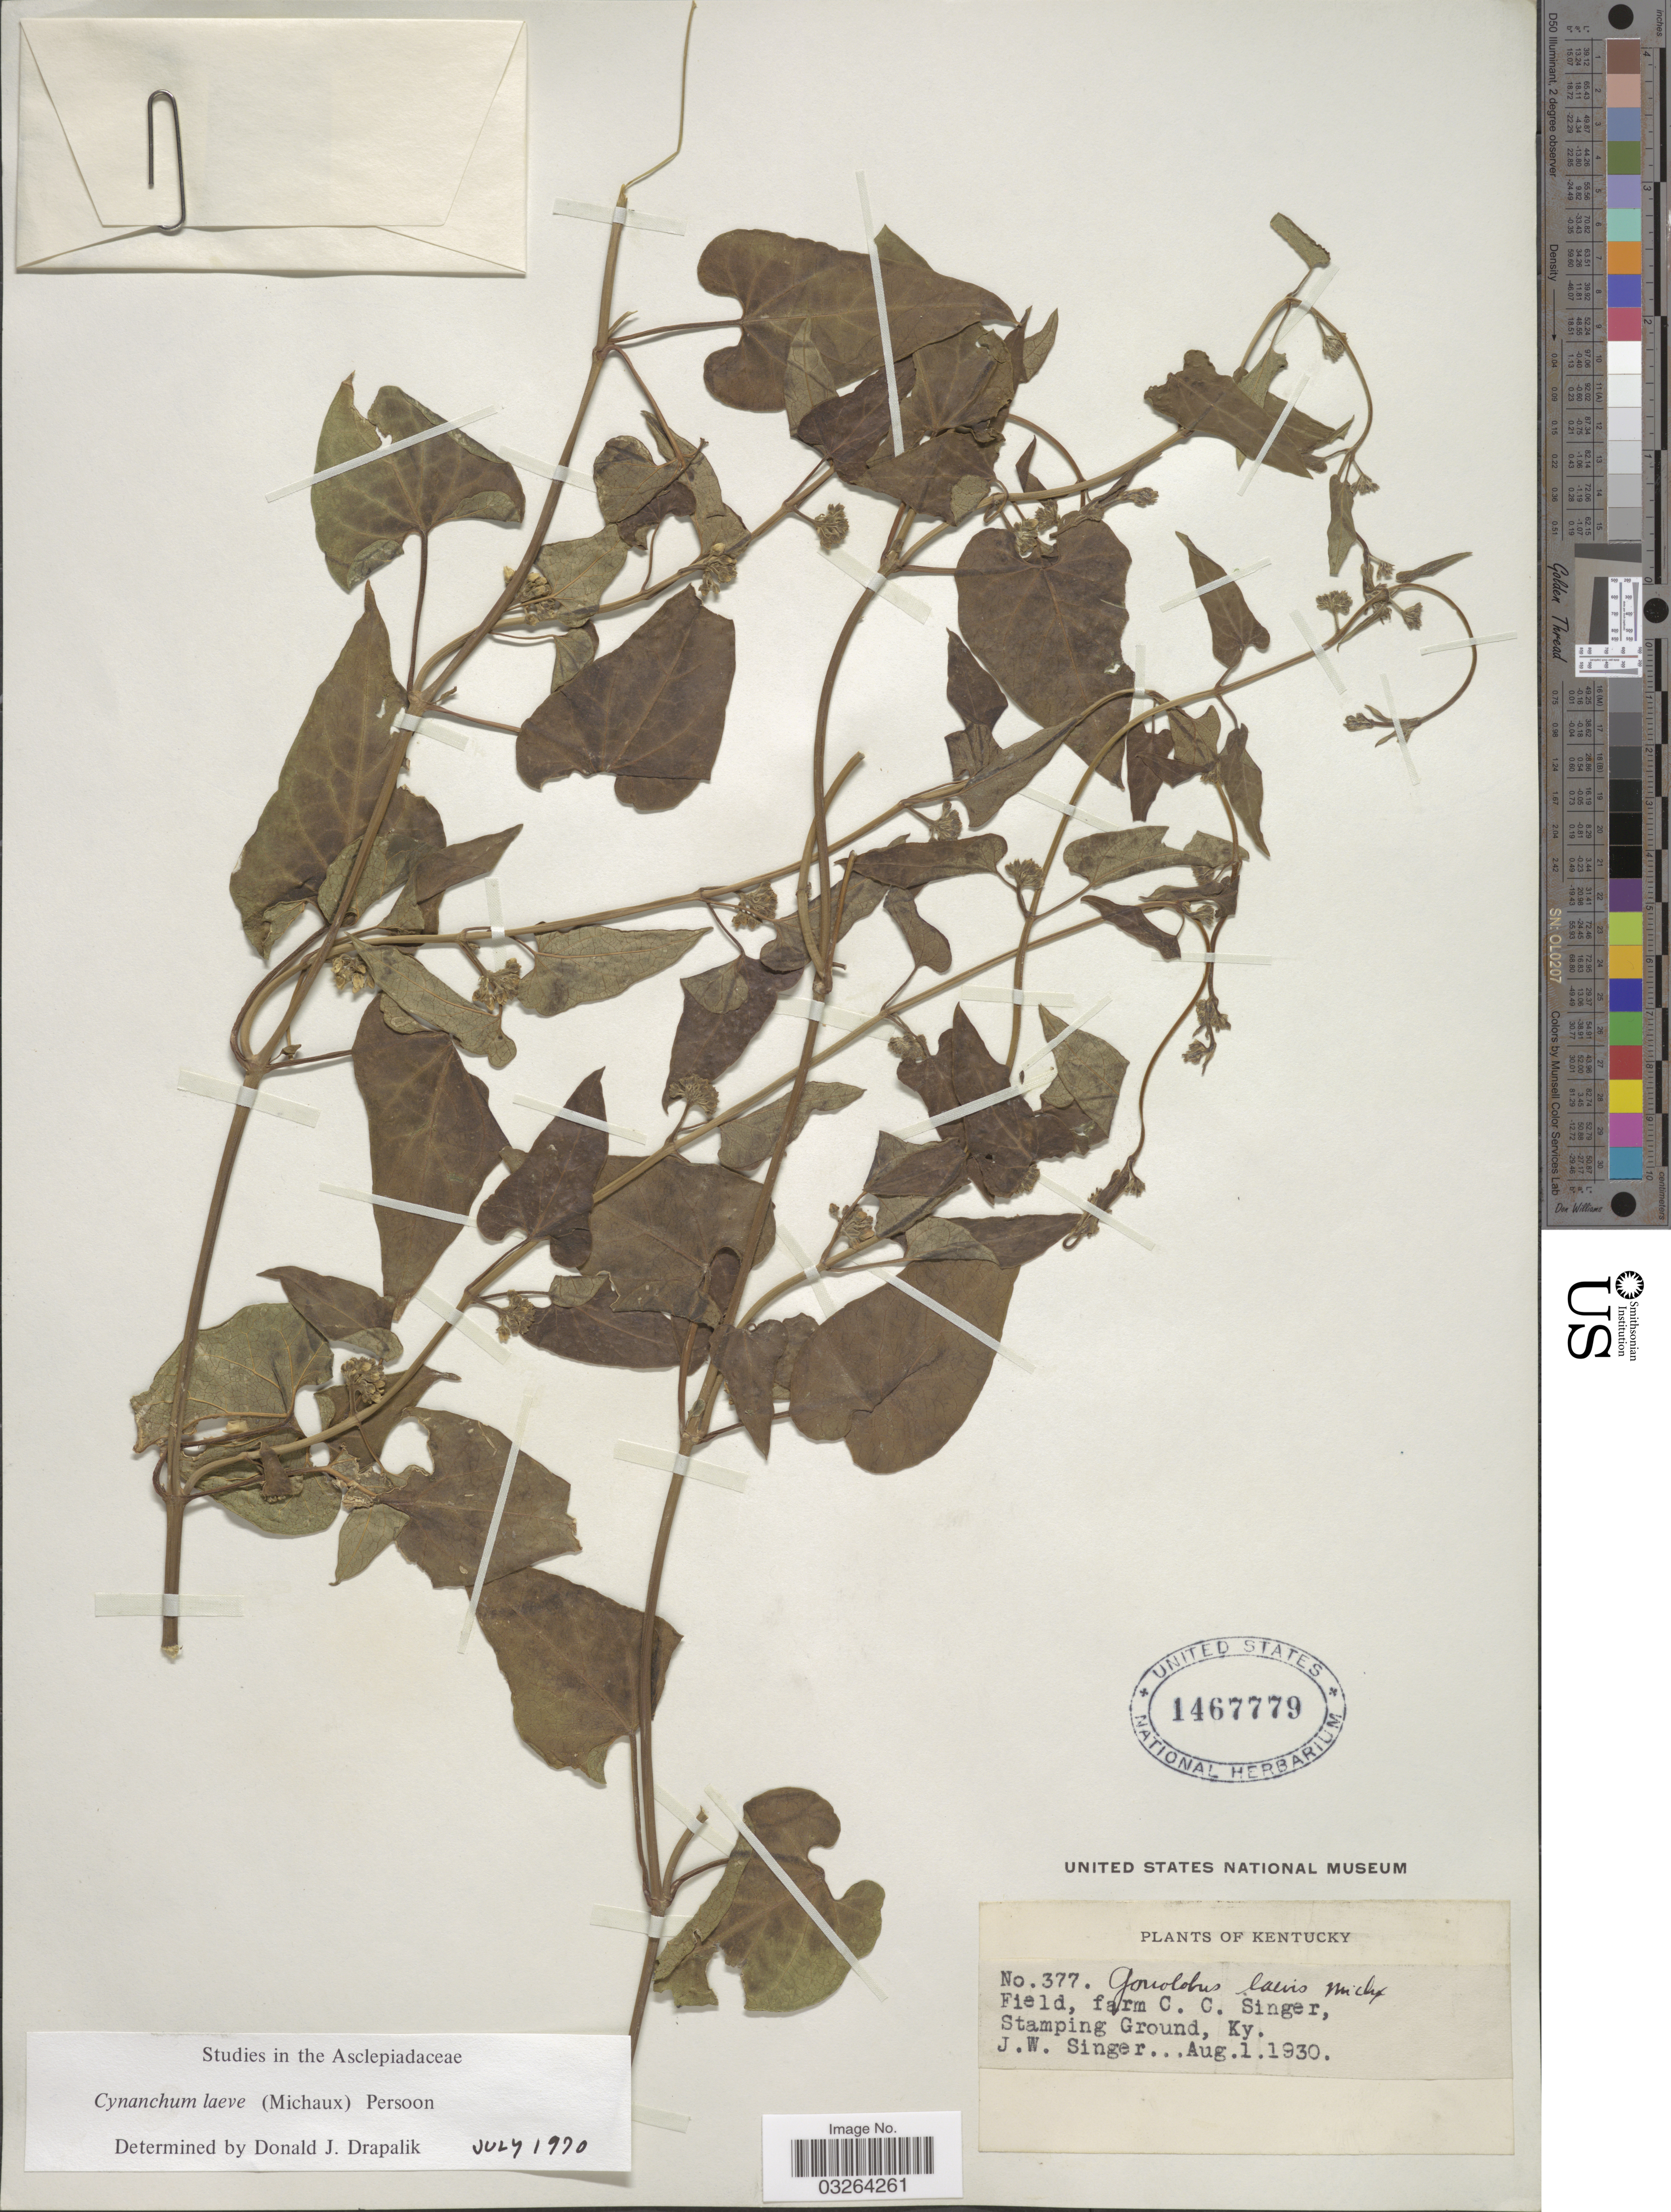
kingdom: Plantae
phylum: Tracheophyta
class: Magnoliopsida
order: Gentianales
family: Apocynaceae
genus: Cynanchum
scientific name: Cynanchum laeve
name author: (Michx.) Pers.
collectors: J. EW. Singer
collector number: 377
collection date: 1930-08-01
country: United States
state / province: Kentucky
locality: Field, farm C. C. Singer, Stamping Ground, Ky.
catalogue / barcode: US 1467779